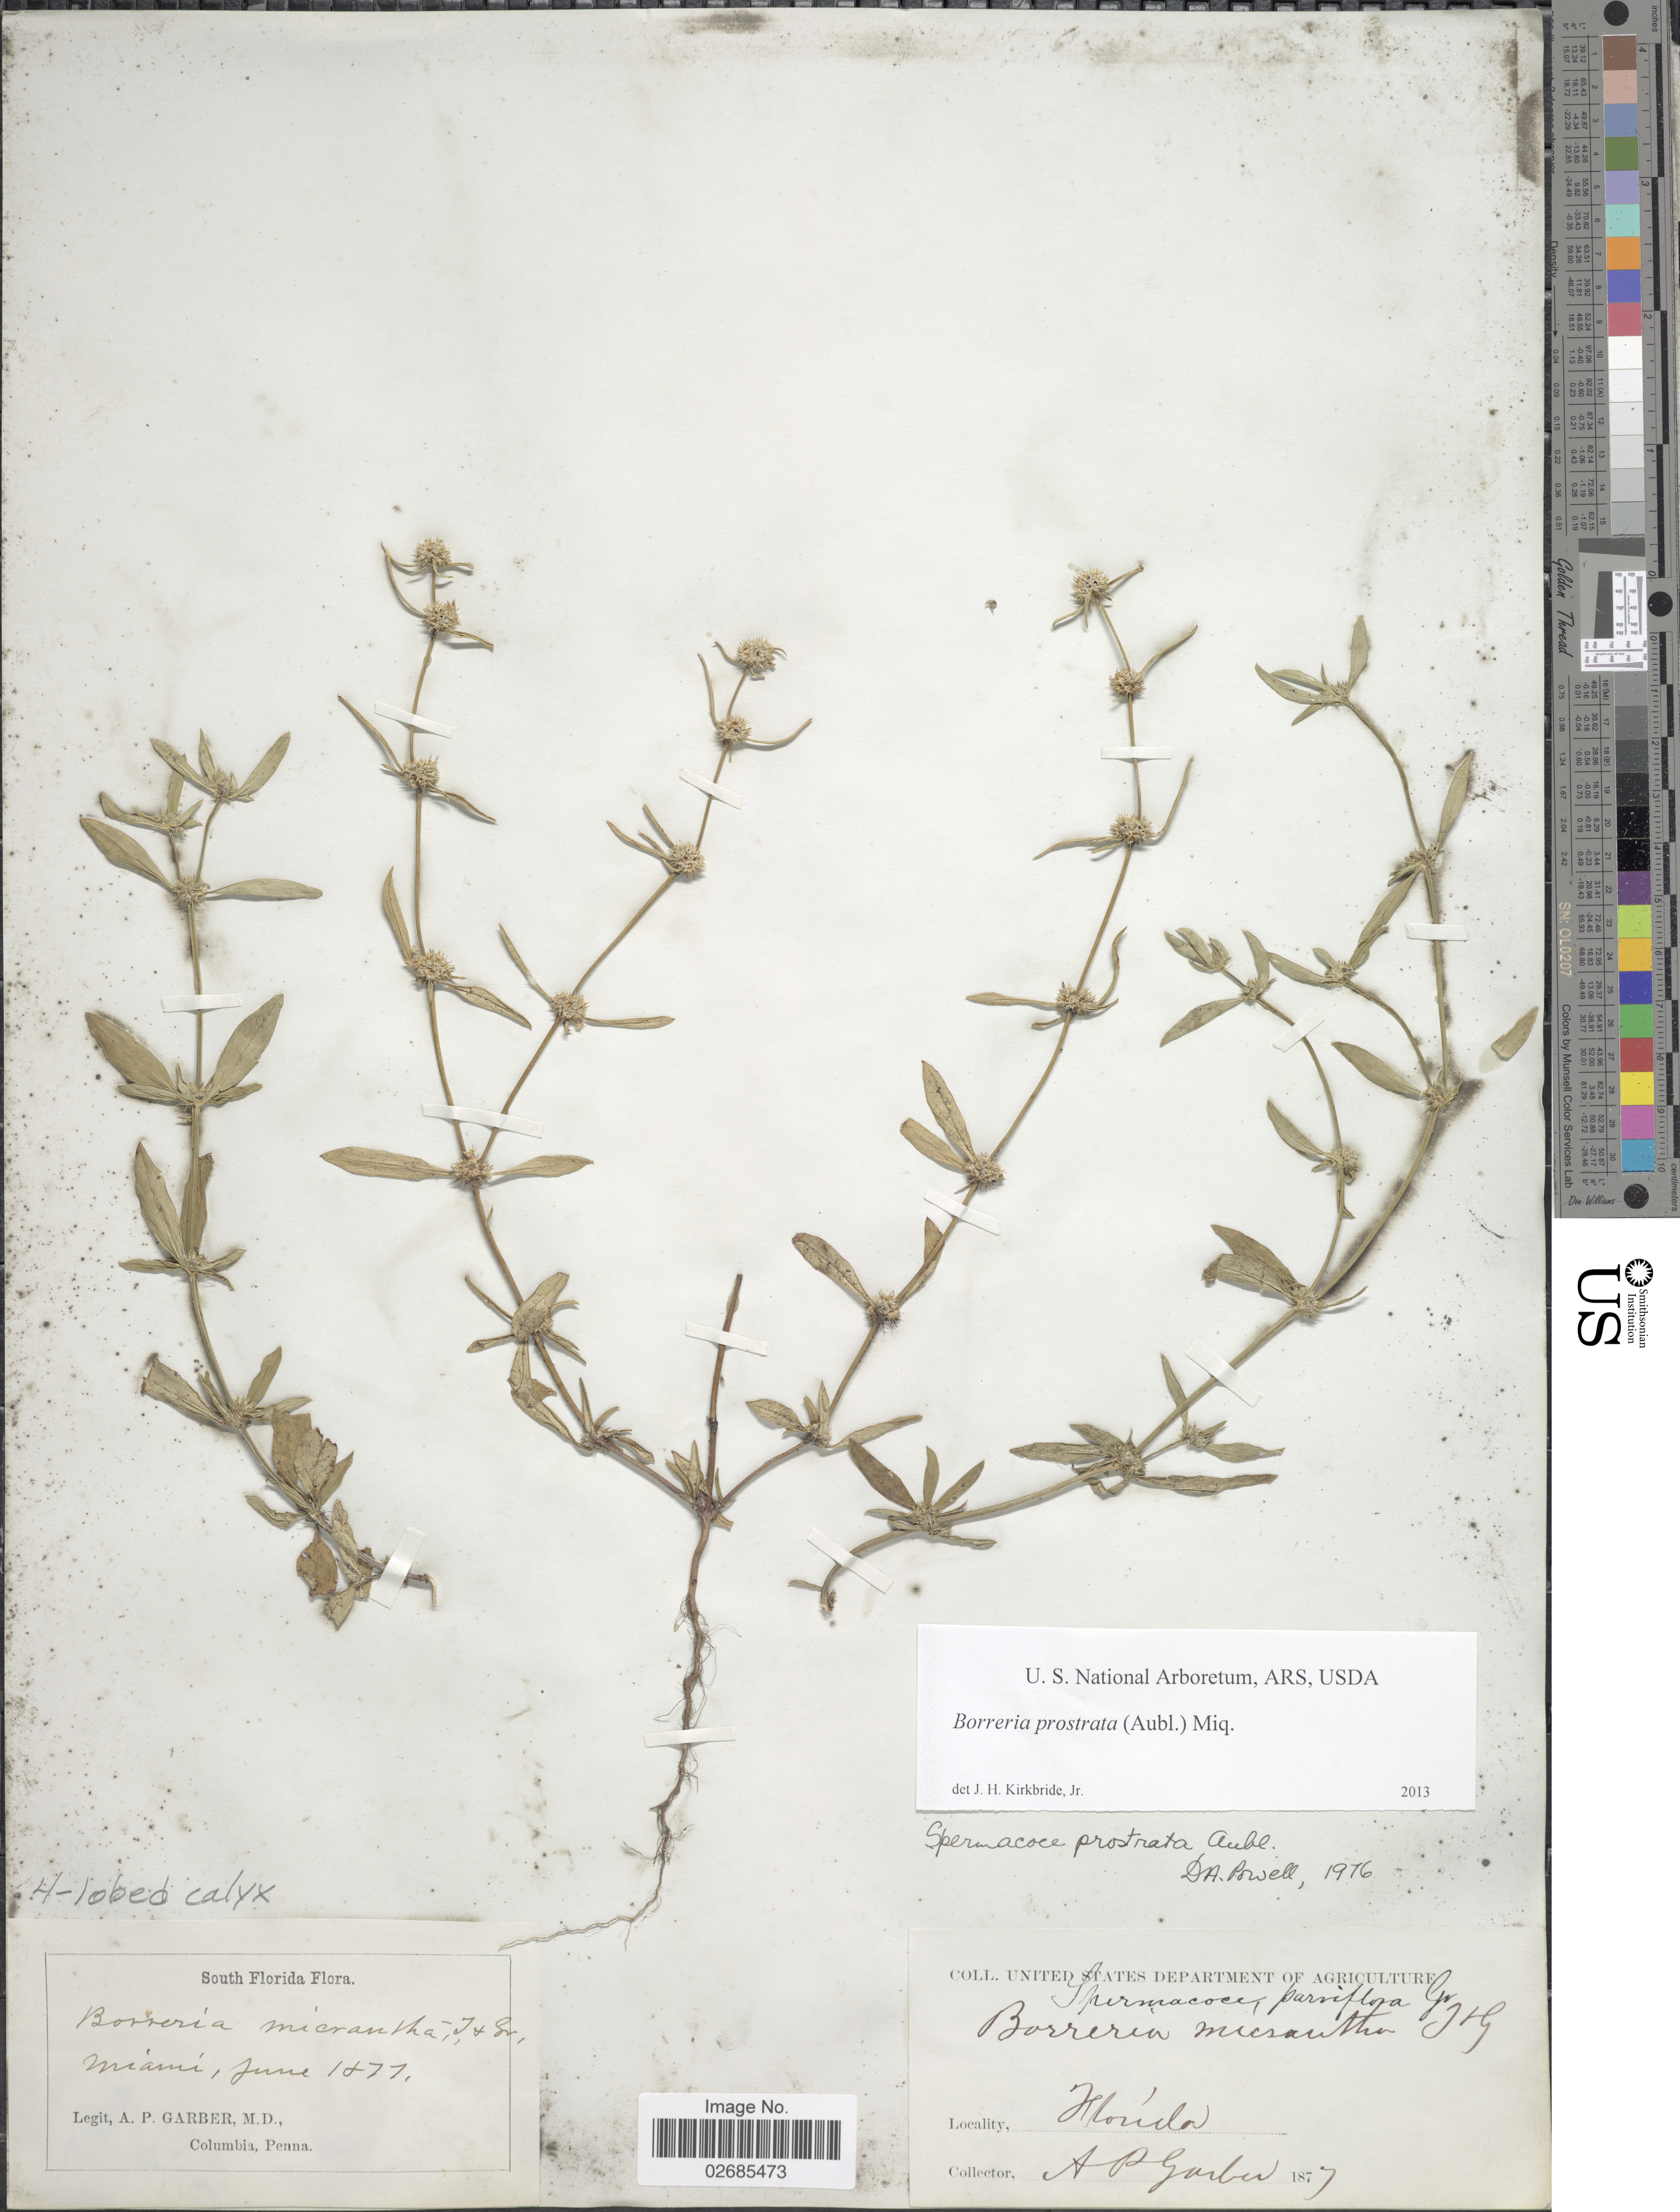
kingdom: Plantae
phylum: Tracheophyta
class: Magnoliopsida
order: Gentianales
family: Rubiaceae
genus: Borreria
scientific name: Borreria prostrata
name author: (Aubl.) Miq.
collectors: A. P. Garber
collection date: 1877-06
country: United States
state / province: Florida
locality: South Florida. Miami.